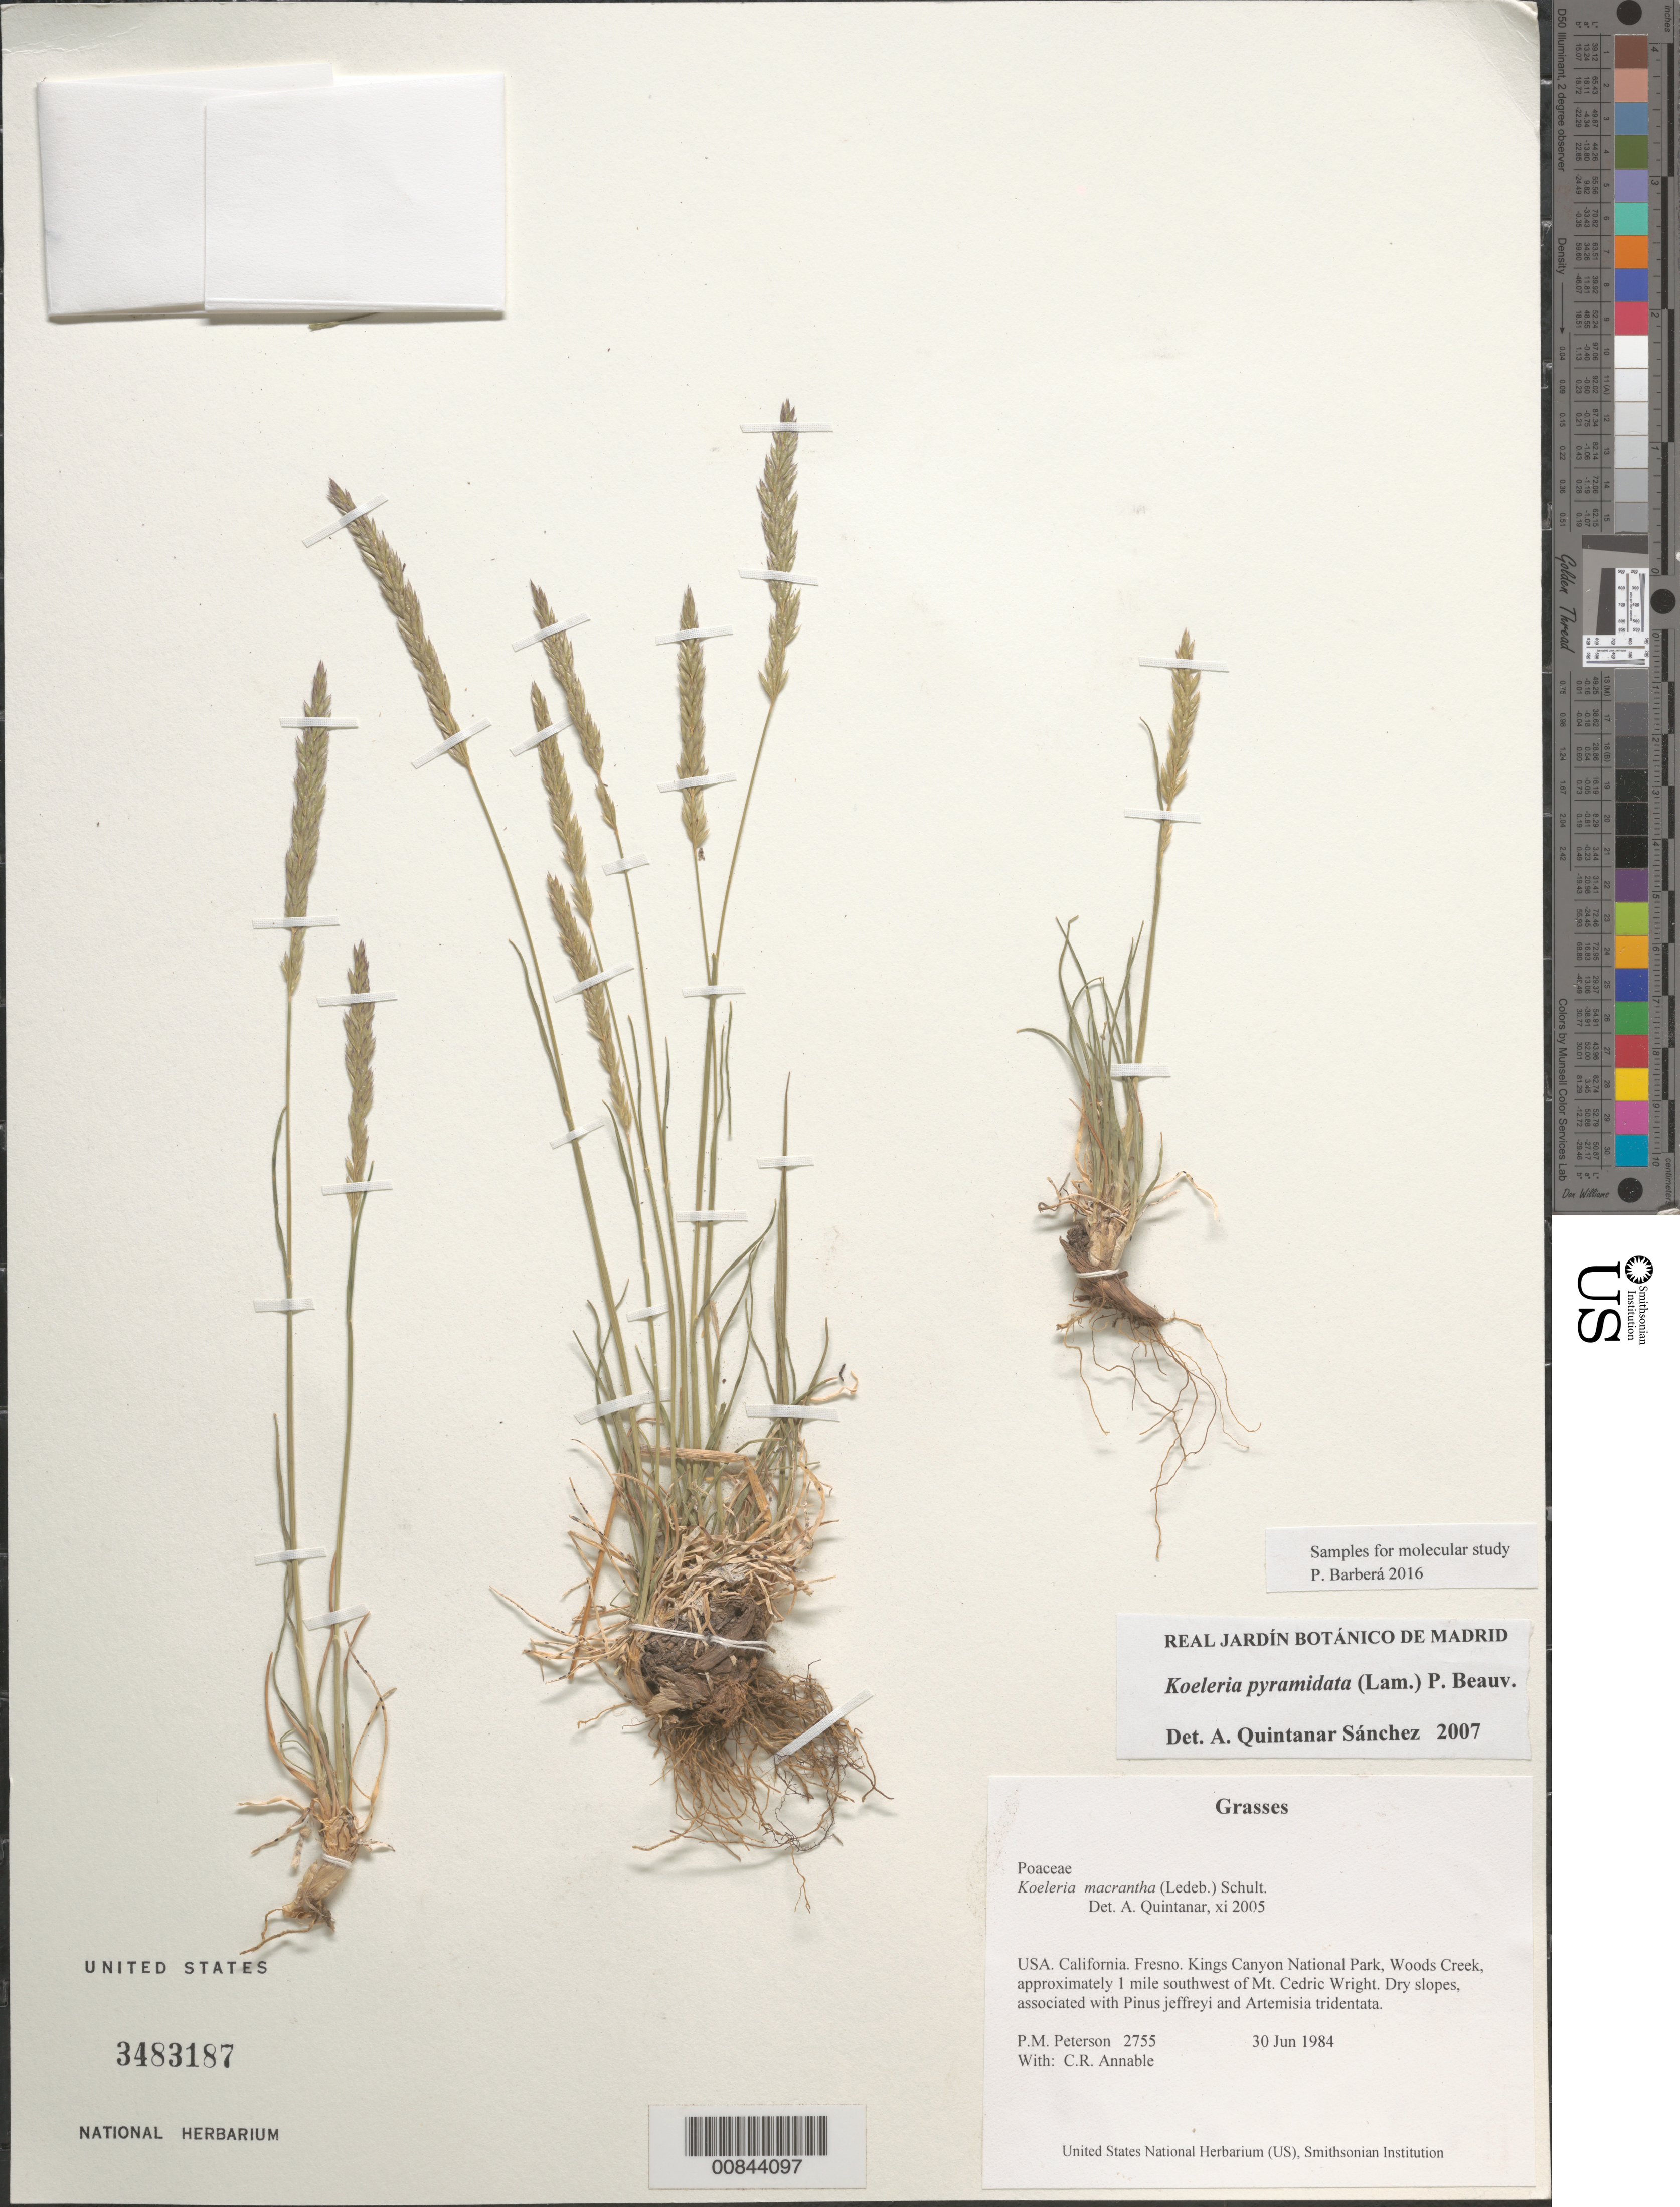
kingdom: Plantae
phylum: Tracheophyta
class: Liliopsida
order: Poales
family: Poaceae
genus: Koeleria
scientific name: Koeleria pyramidata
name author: (Lam.) P. Beauv.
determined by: Quintanar, A.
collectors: P. M. Peterson & C. R. Annable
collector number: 02755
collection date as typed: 30 Jun 1984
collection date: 1984-06-30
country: United States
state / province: California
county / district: Fresno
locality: Kings Canyon National Park, Woods Creek, approximately 1 mile southwest of Mt. Cedric Wright.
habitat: Dry slopes, associated with Pinus jeffreyi and Artemisia tridentata.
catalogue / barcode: US 3483187